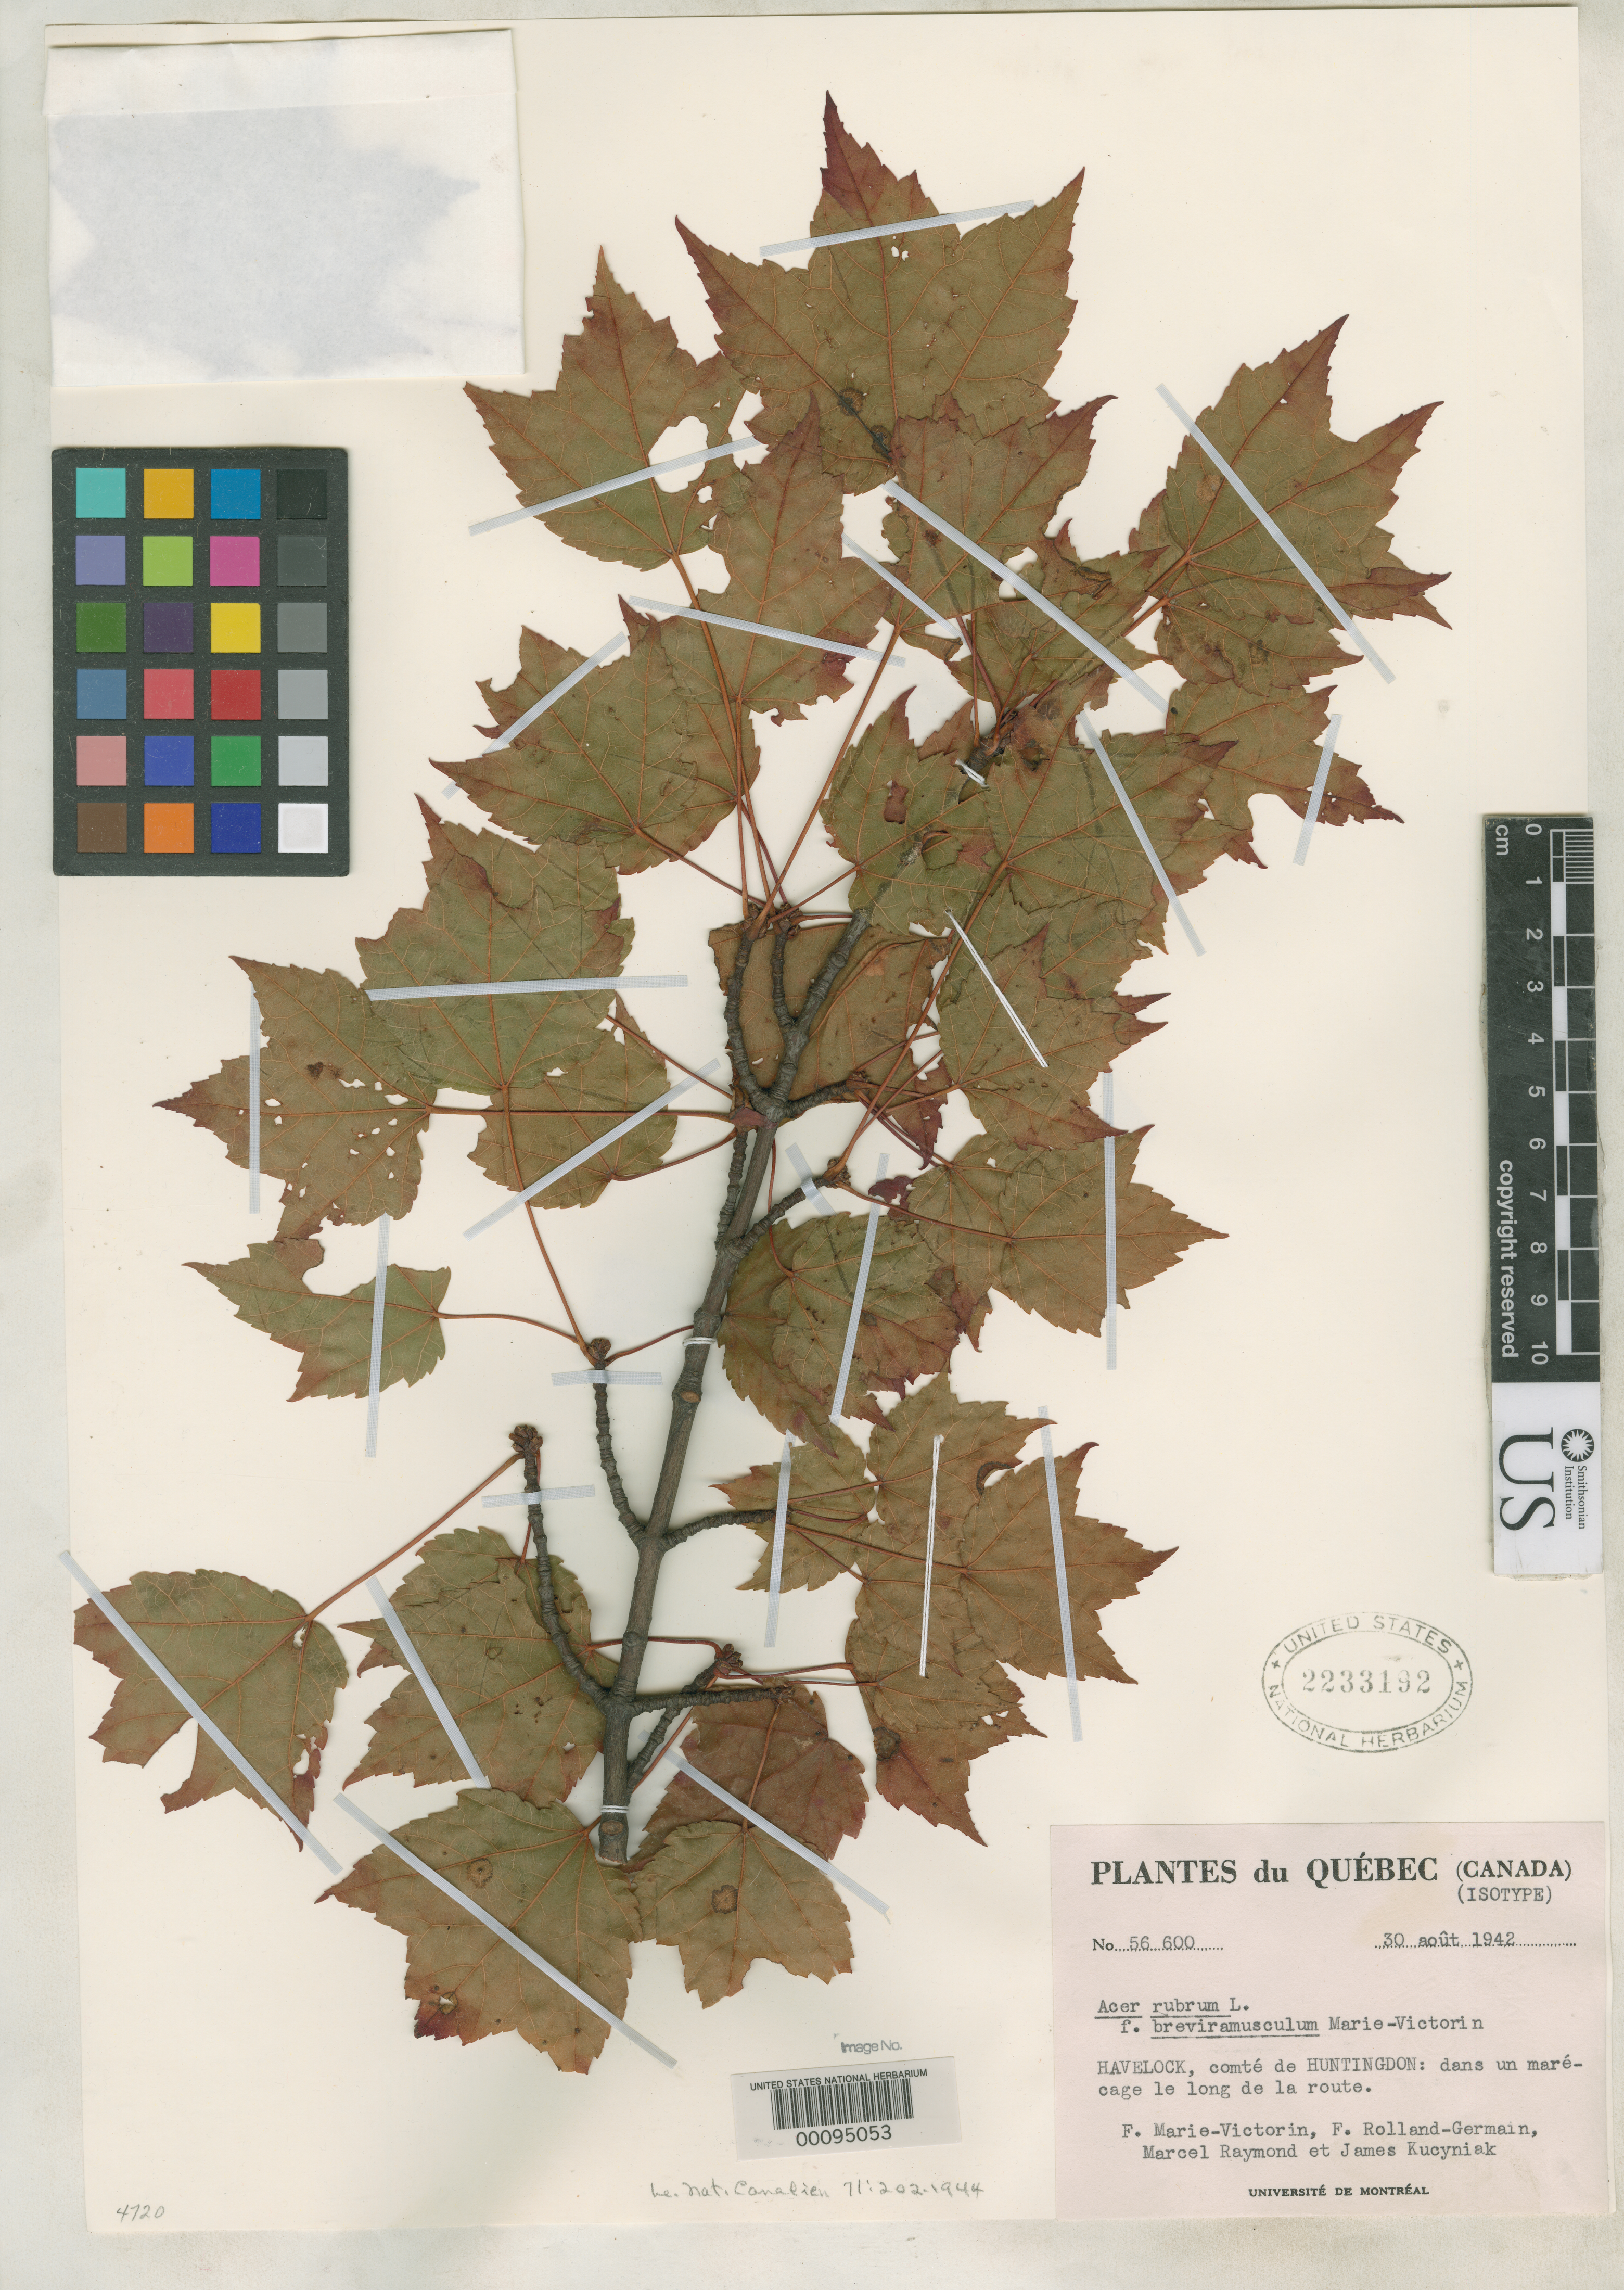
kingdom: Plantae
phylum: Tracheophyta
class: Magnoliopsida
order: Sapindales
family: Sapindaceae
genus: Acer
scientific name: Acer rubrum f. breviramusculum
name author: Vict.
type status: Type Collection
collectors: Fr. Marie-Victorin & Rolland-Germain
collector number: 56600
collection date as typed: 1942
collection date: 1942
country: Canada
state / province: Quebec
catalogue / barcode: US 2233192